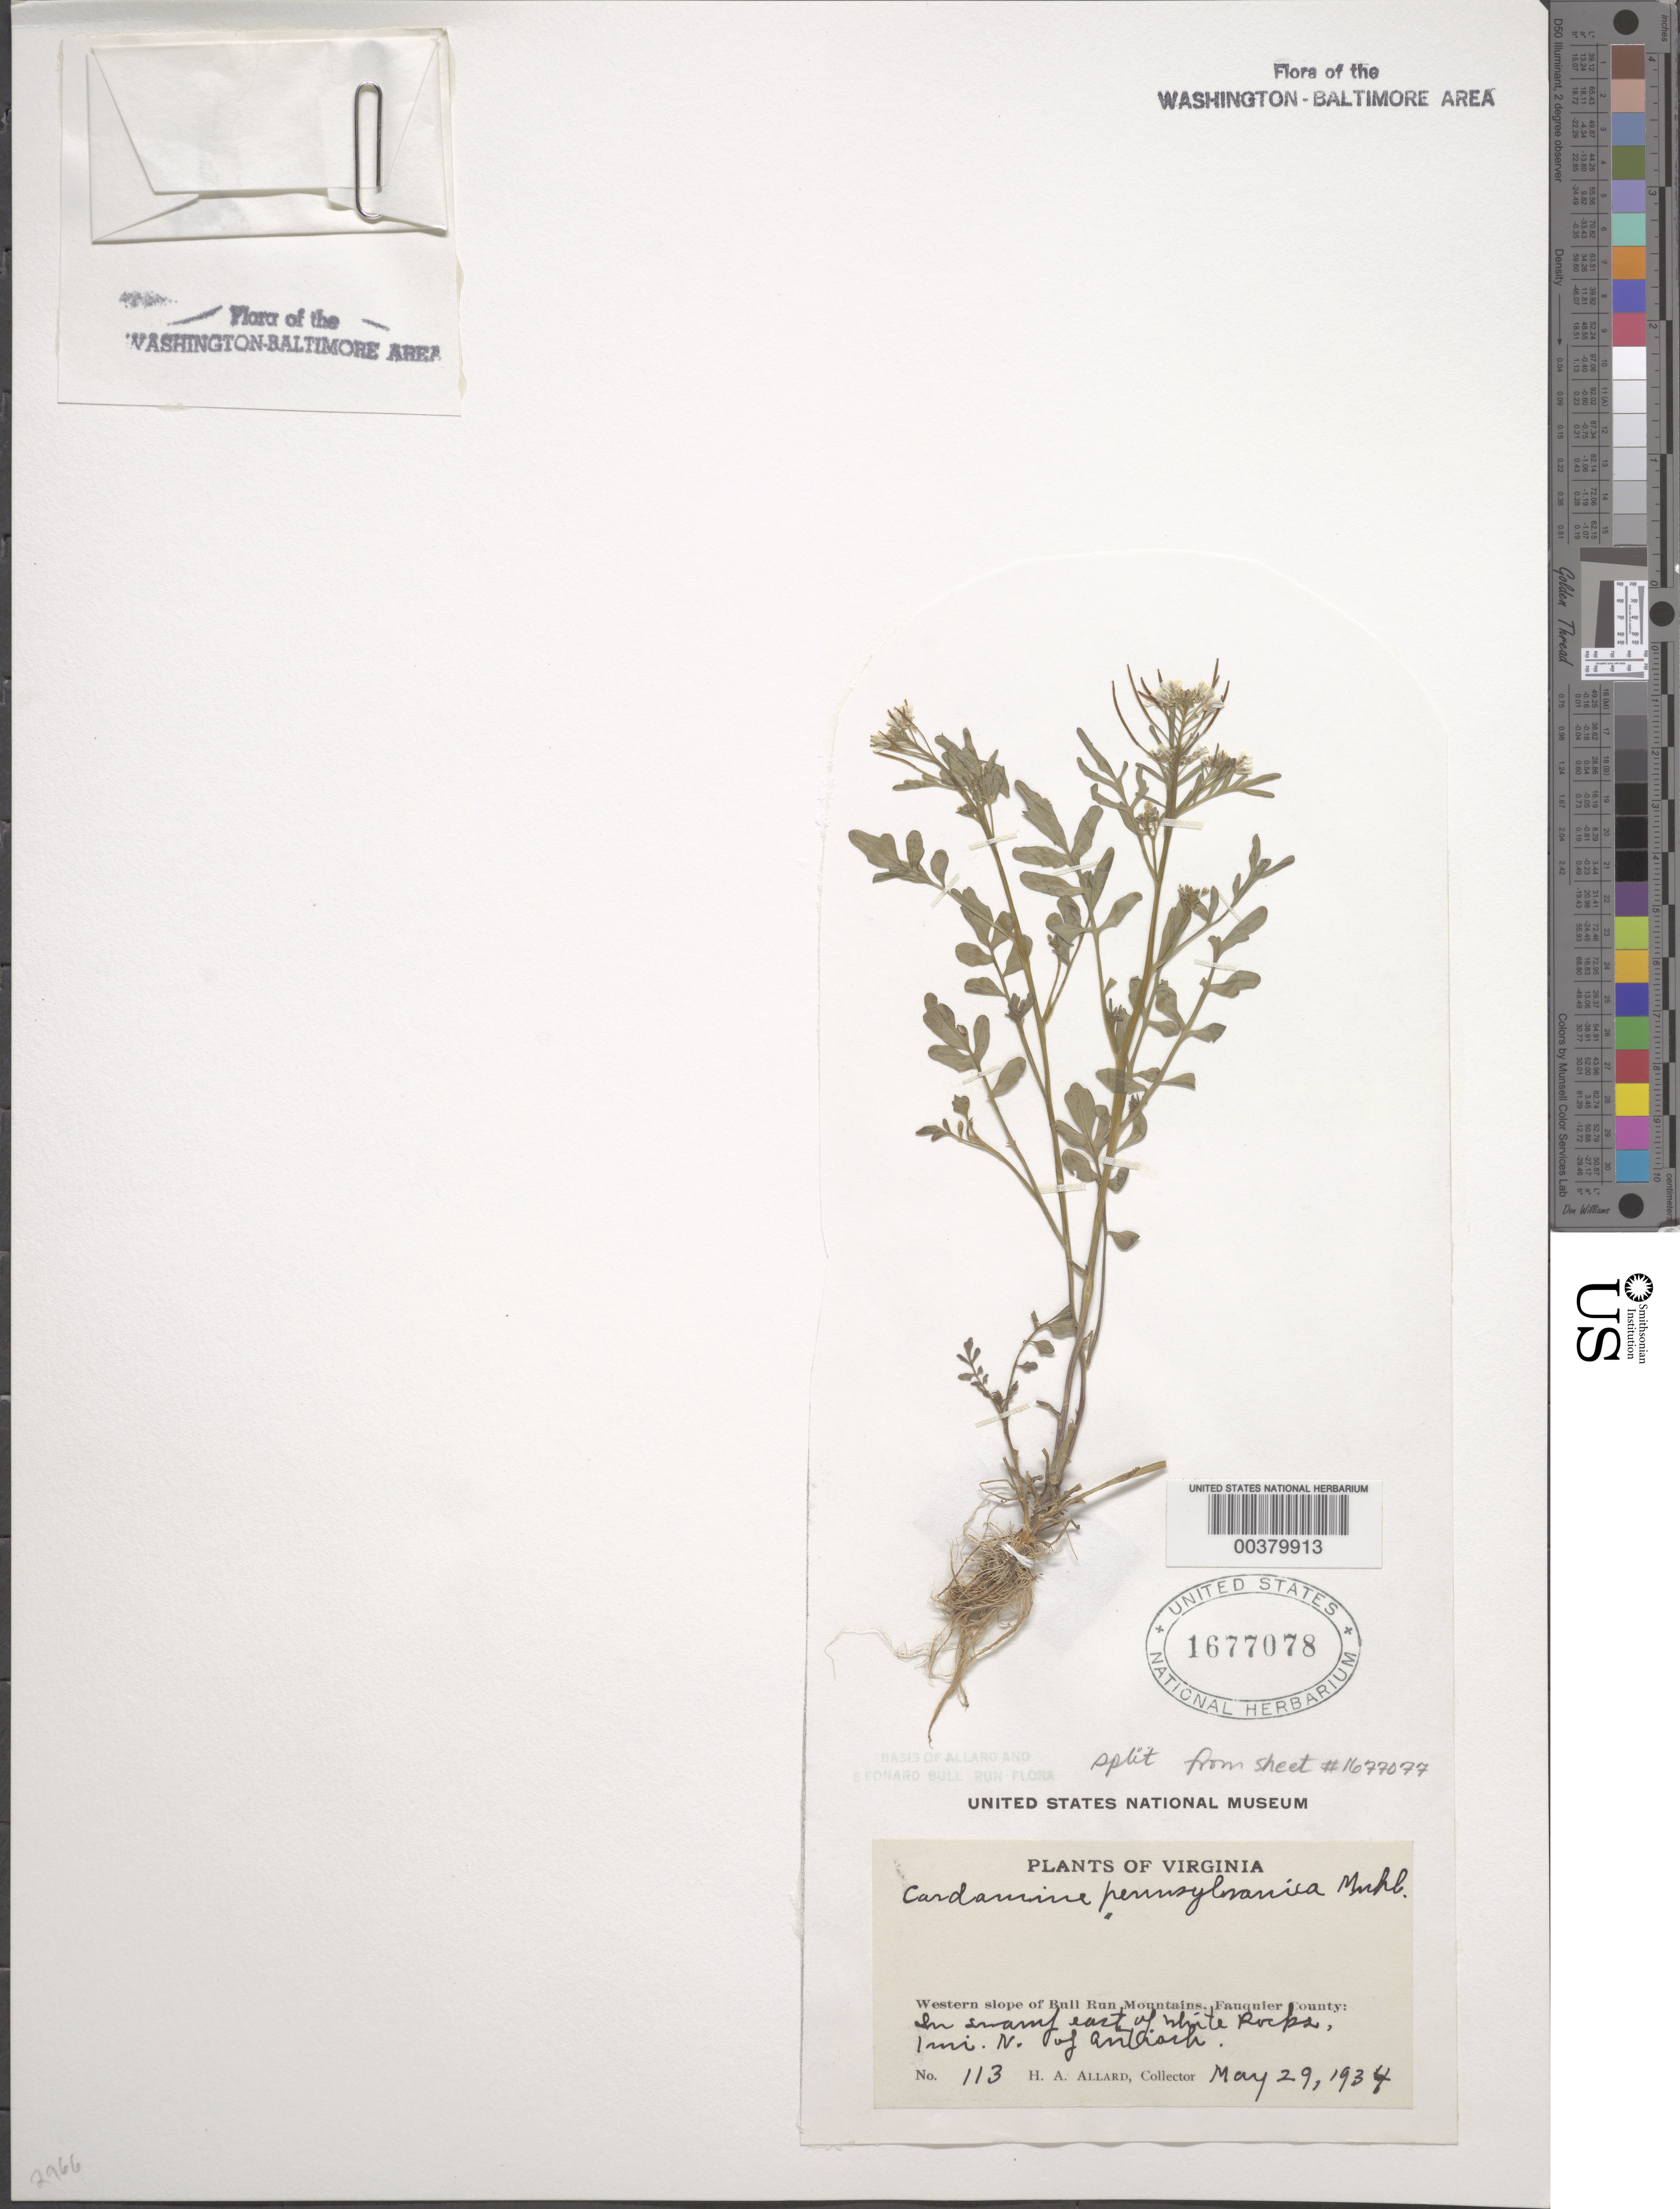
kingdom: Plantae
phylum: Tracheophyta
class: Magnoliopsida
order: Brassicales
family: Brassicaceae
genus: Cardamine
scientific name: Cardamine pensylvanica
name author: Muhl. ex Willd.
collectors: H. A. Allard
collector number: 113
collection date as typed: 29 May 1934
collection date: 1934-05-29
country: United States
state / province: Virginia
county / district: Fauquier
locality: East of White Rocks, north of Antioch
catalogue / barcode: US 1677078